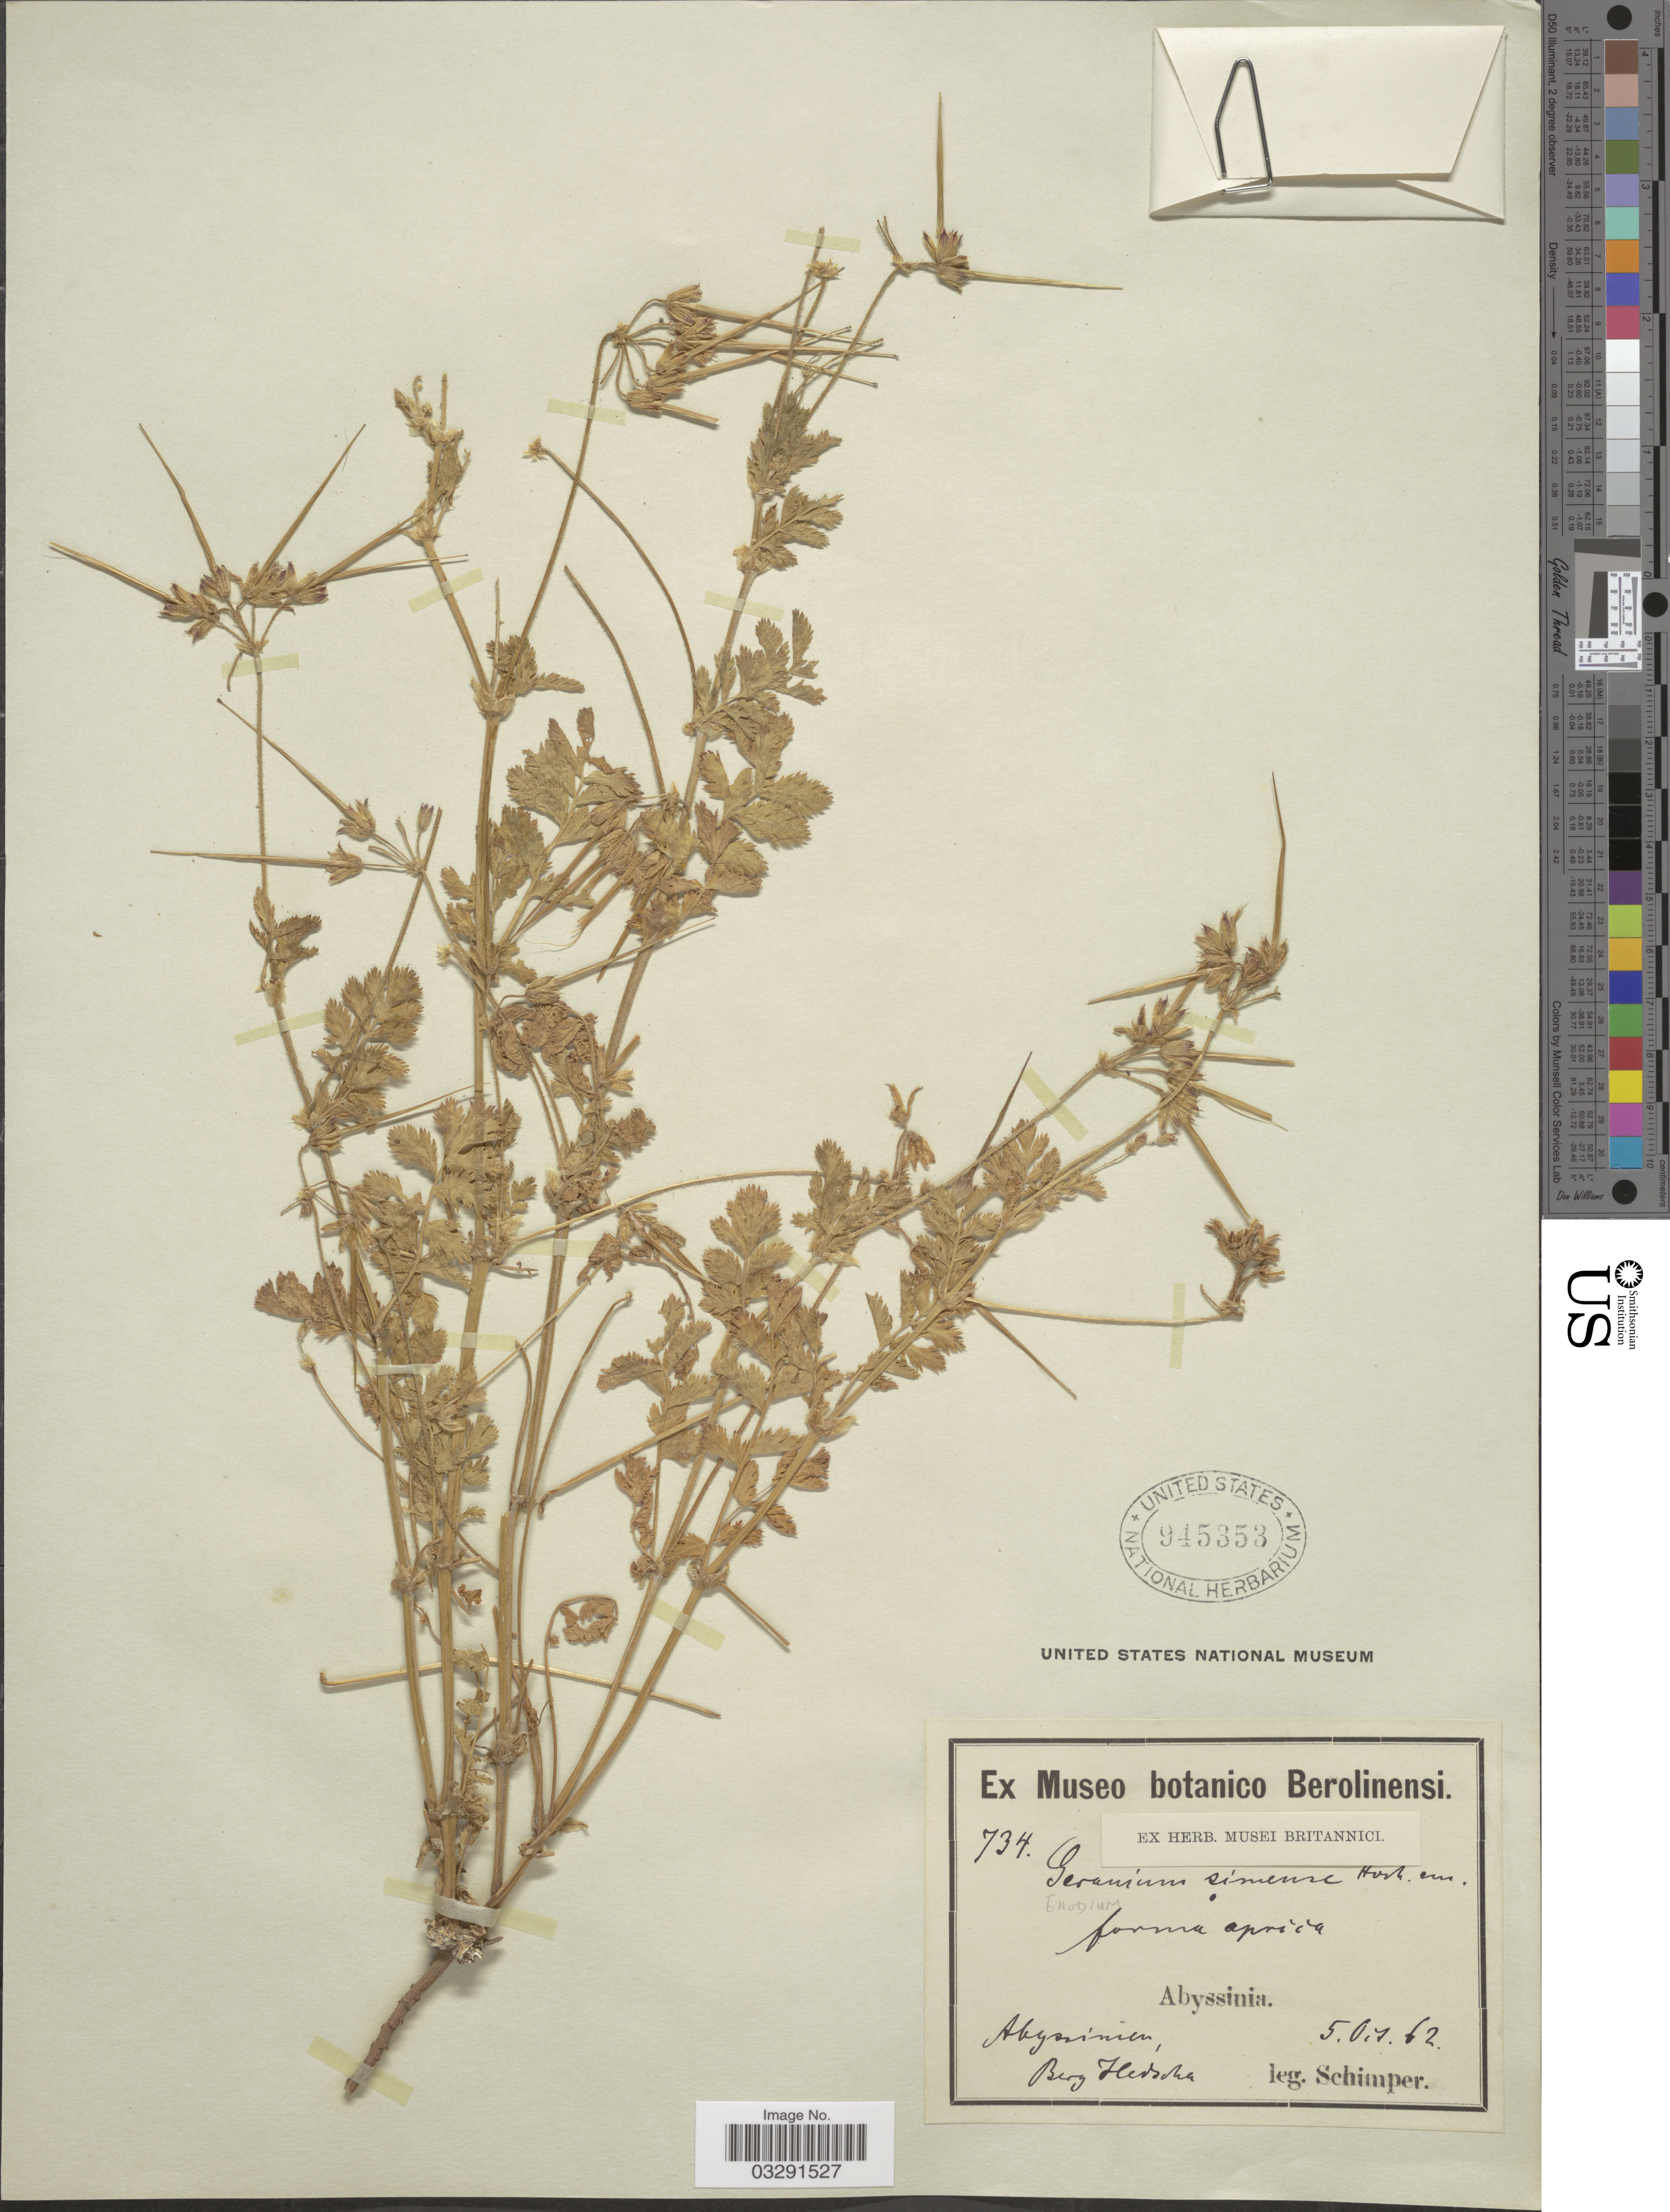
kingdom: Plantae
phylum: Tracheophyta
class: Magnoliopsida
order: Geraniales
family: Geraniaceae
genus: Erodium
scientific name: Erodium sp.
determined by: Aedo, C.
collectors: -. Schimper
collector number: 734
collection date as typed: Transcribed d/m/y: 5/1/62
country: Ethiopia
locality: Abyssinia. Abyssinien. Berg Hedoka [interpreted].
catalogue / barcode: US 945353